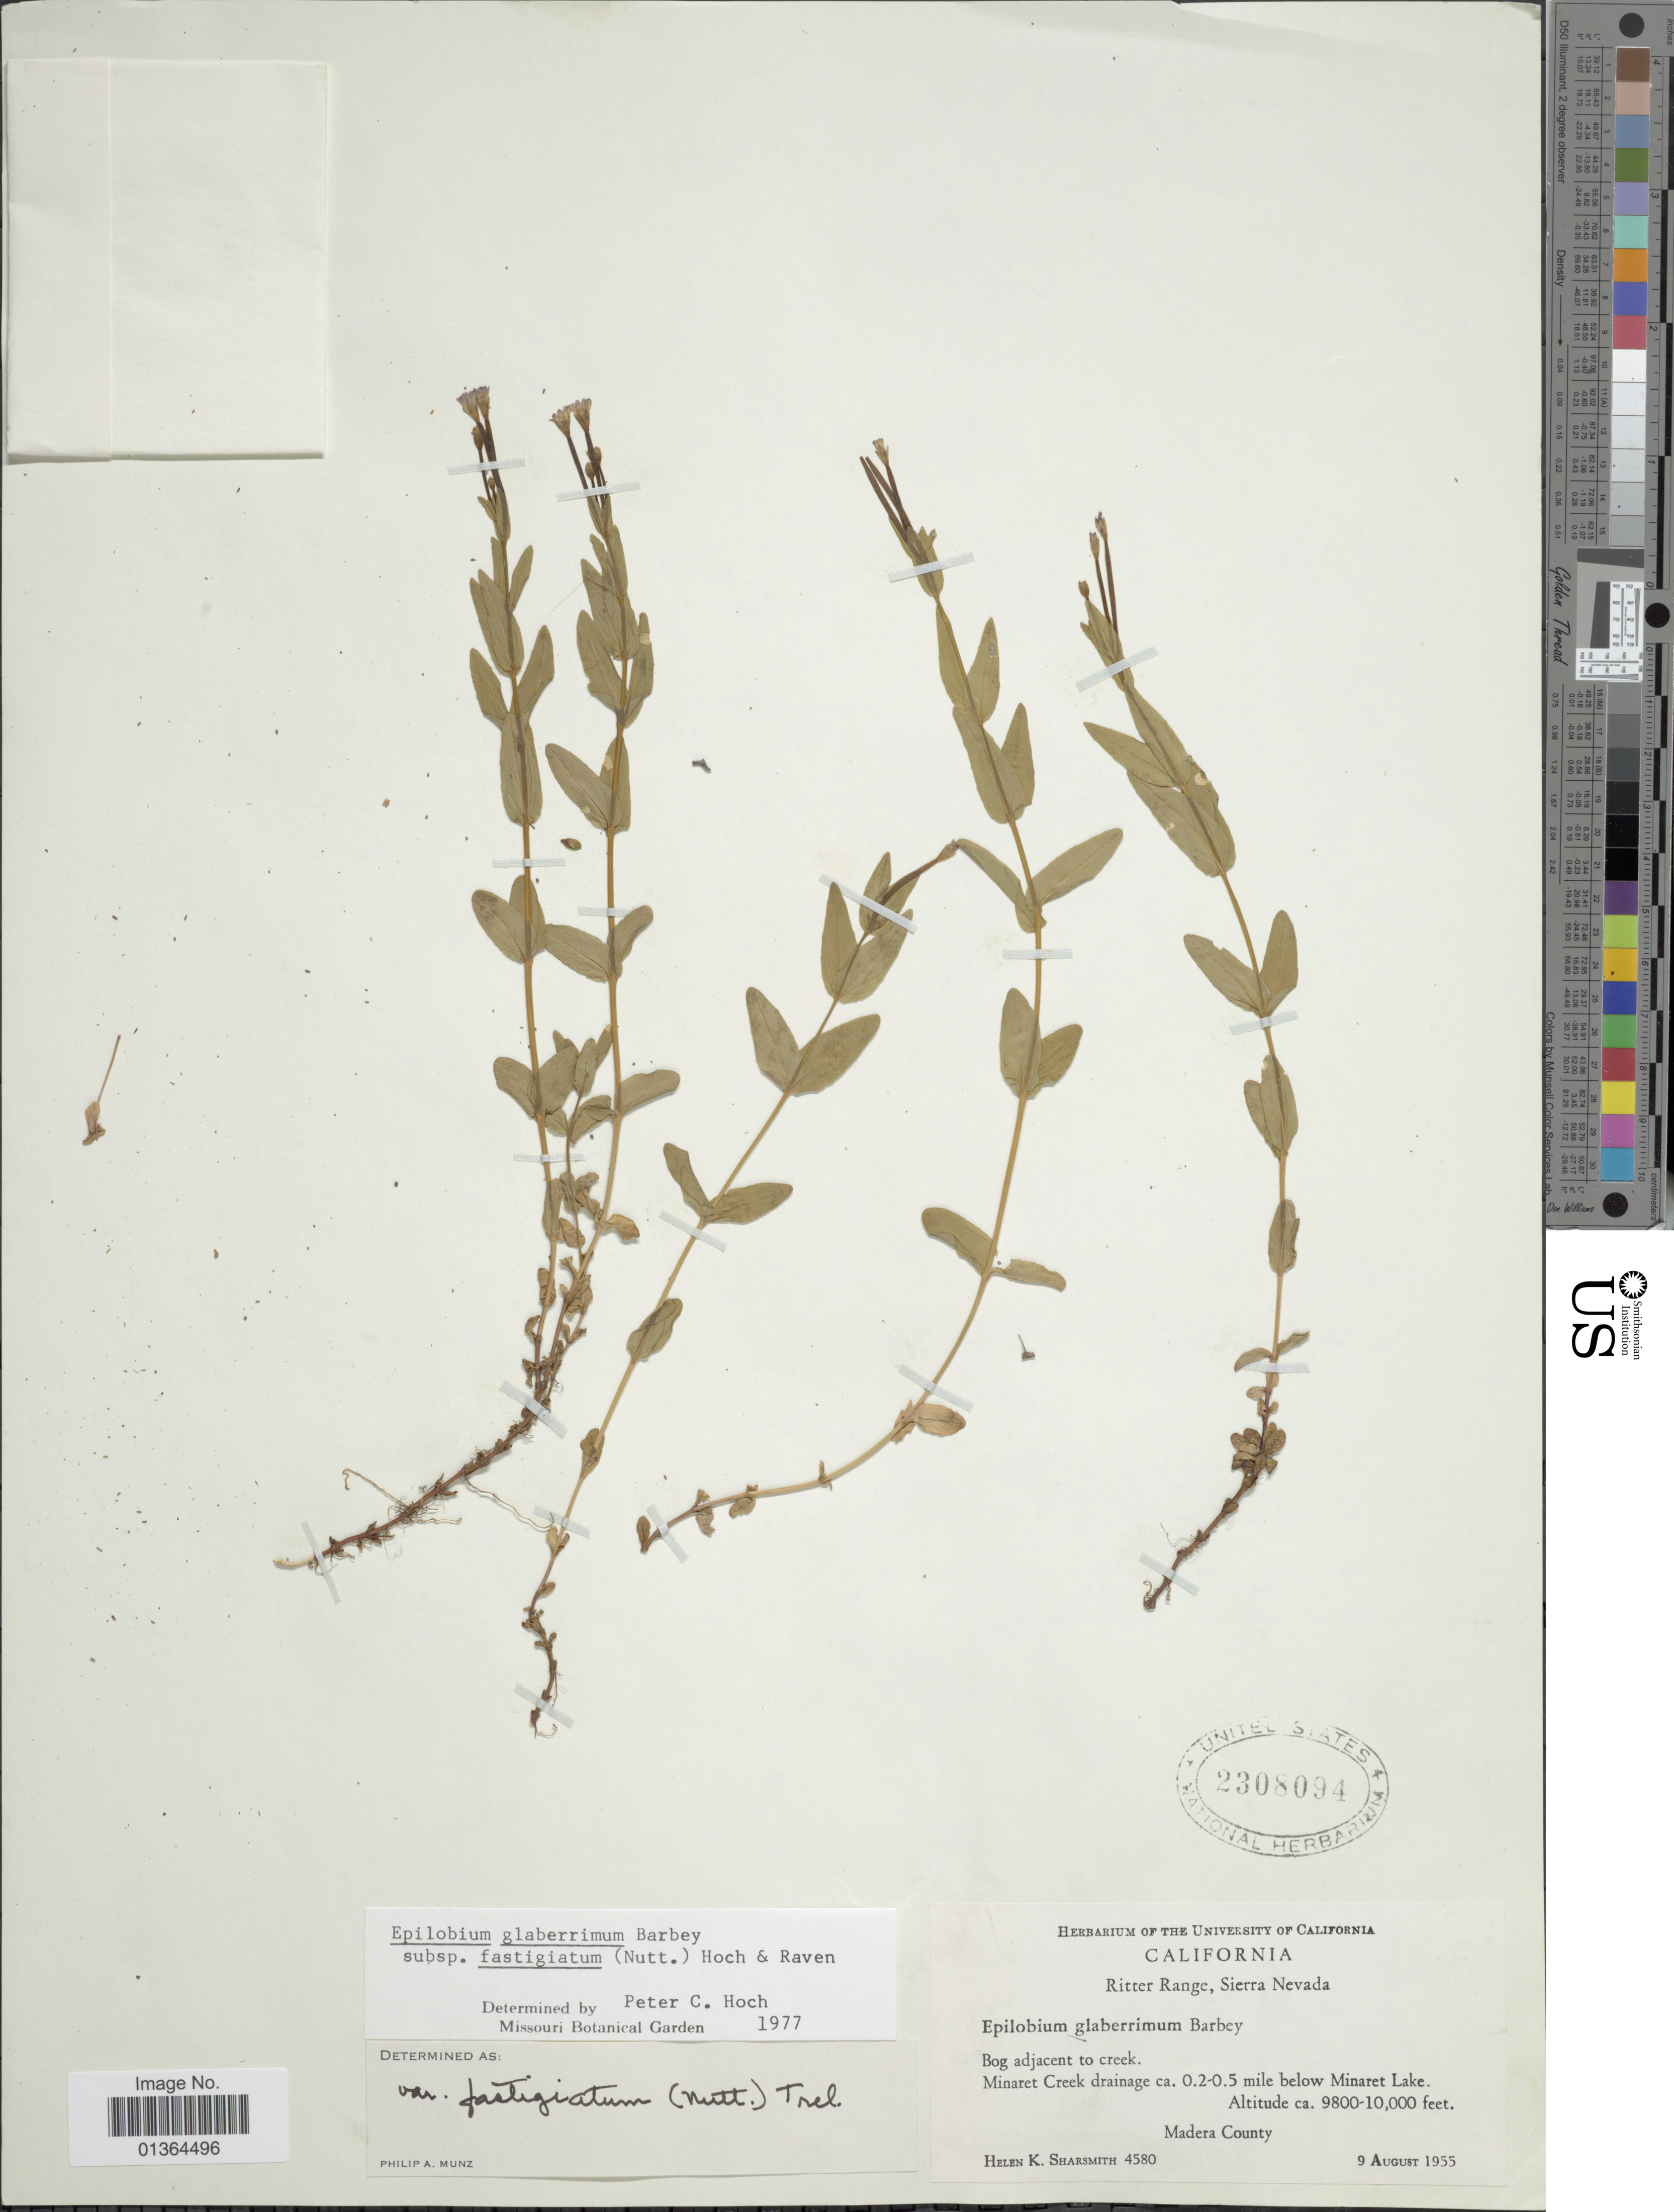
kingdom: Plantae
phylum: Tracheophyta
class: Magnoliopsida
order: Myrtales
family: Onagraceae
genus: Epilobium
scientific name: Epilobium glaberrimum subsp. fastigiatum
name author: (Nutt.) Hoch & P.H. Raven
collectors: H. Sharsmith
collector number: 4580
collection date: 1955-08-09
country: United States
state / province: California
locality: Ritter Range, Sierra Nevada, Minarat Creek drainage ca 0.2-0.5 mile below Minaret Lake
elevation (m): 2987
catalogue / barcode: US 2308094